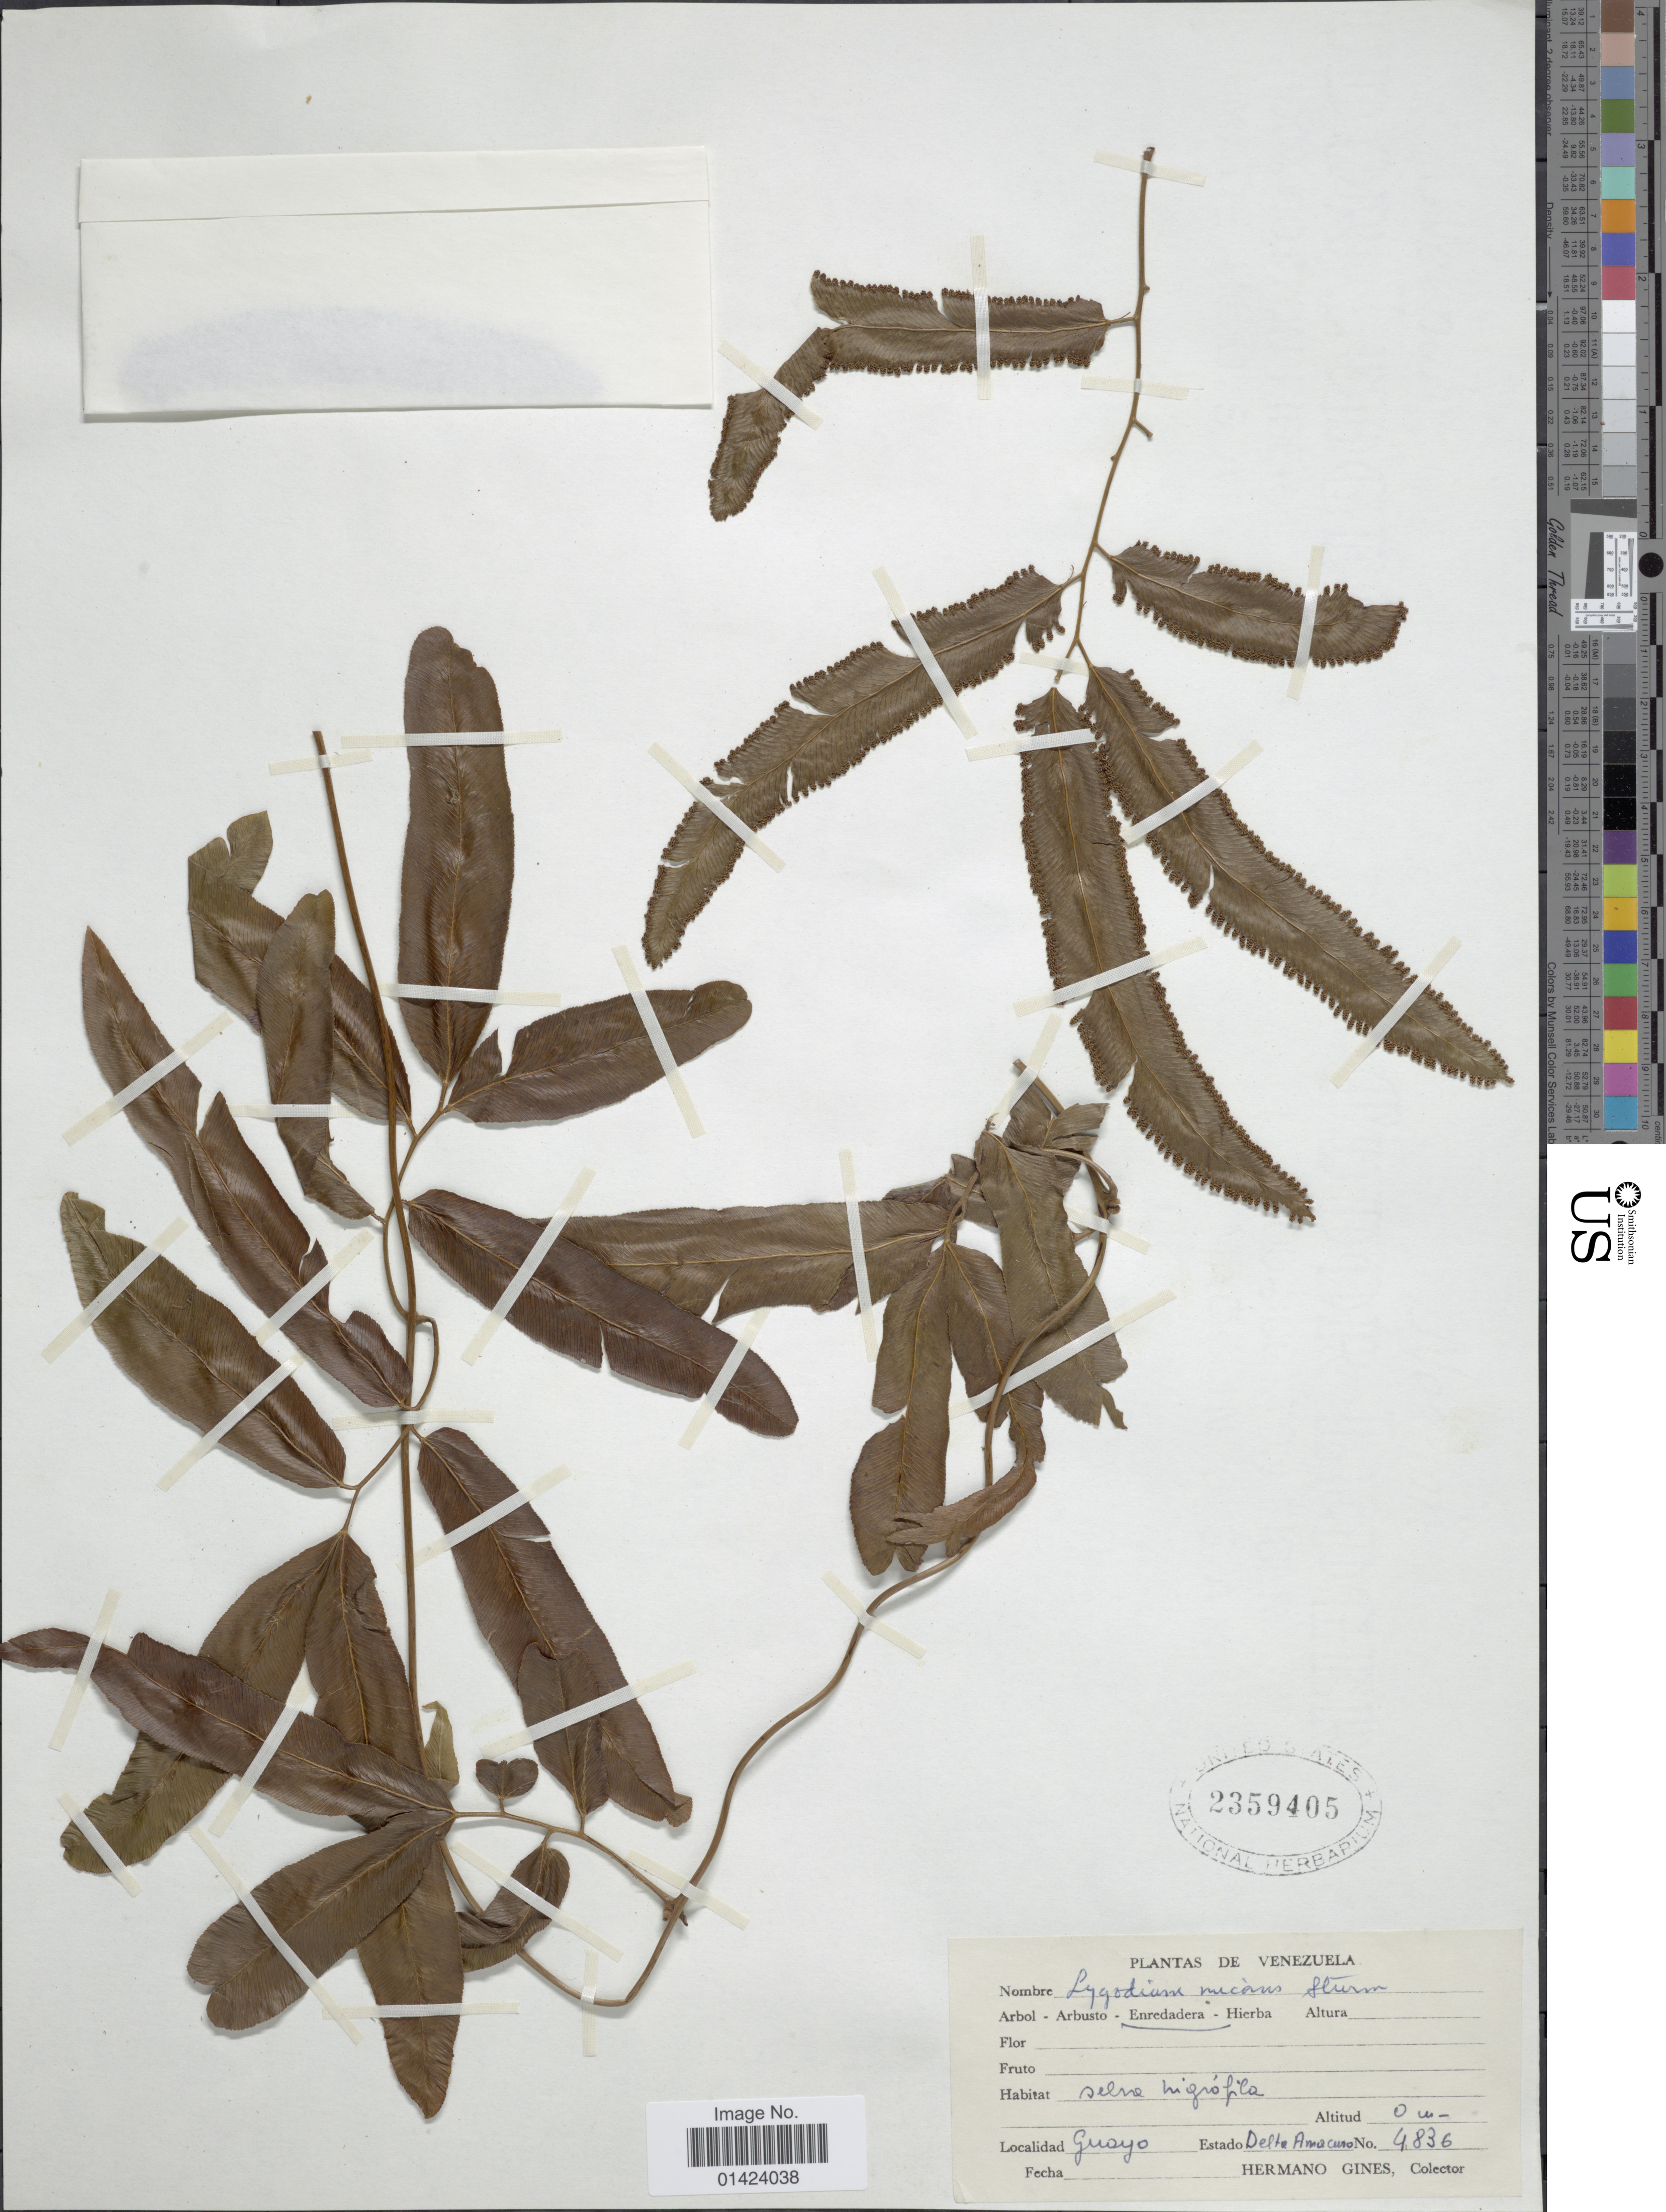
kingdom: Plantae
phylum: Tracheophyta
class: Polypodiopsida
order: Schizaeales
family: Lygodiaceae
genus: Lygodium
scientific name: Lygodium volubile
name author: Sw.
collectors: Bro. Gines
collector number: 4836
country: Venezuela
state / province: Delta Amacuro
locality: Guayo,Estado Delta Amacuro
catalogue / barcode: US 2359405